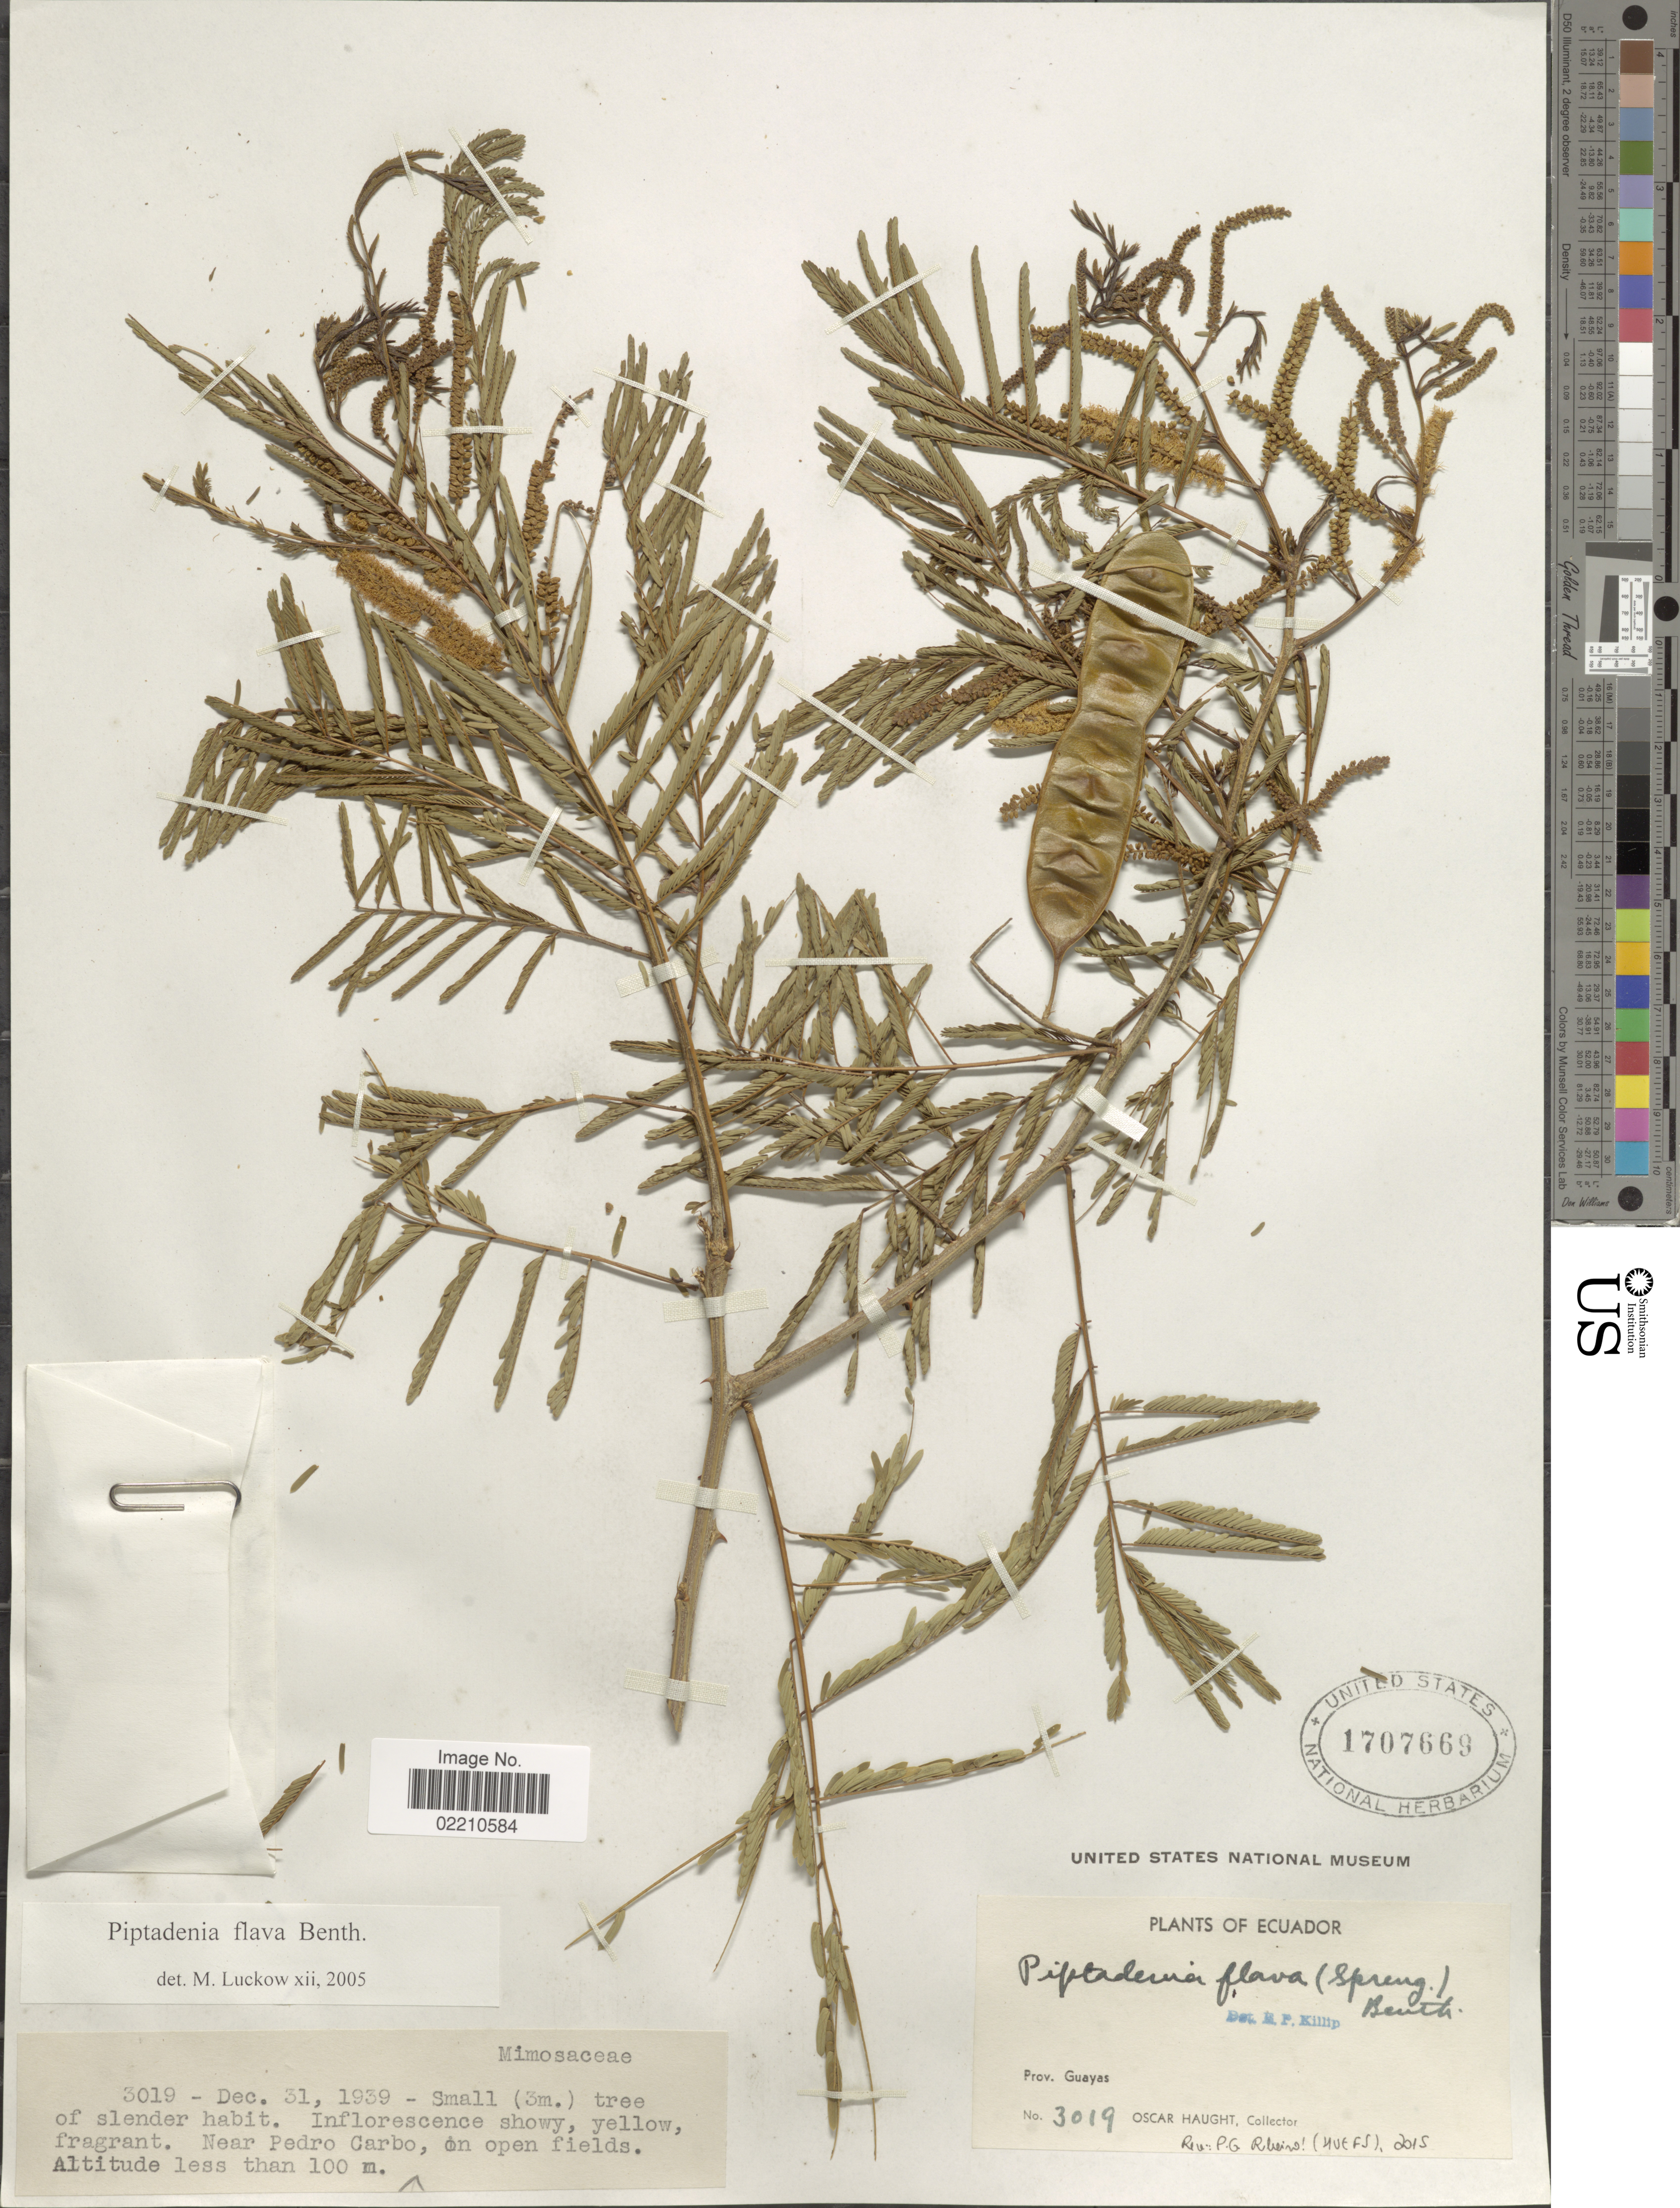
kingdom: Plantae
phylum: Tracheophyta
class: Magnoliopsida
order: Fabales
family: Fabaceae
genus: Piptadenia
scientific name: Piptadenia flava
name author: (DC.) Benth.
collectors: O. L. Haught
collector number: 3019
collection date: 1939-12-31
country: Ecuador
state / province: Guayas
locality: Prov. Guayas, Near Pedro Carbo, in open fields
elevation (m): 100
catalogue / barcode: US 1707669